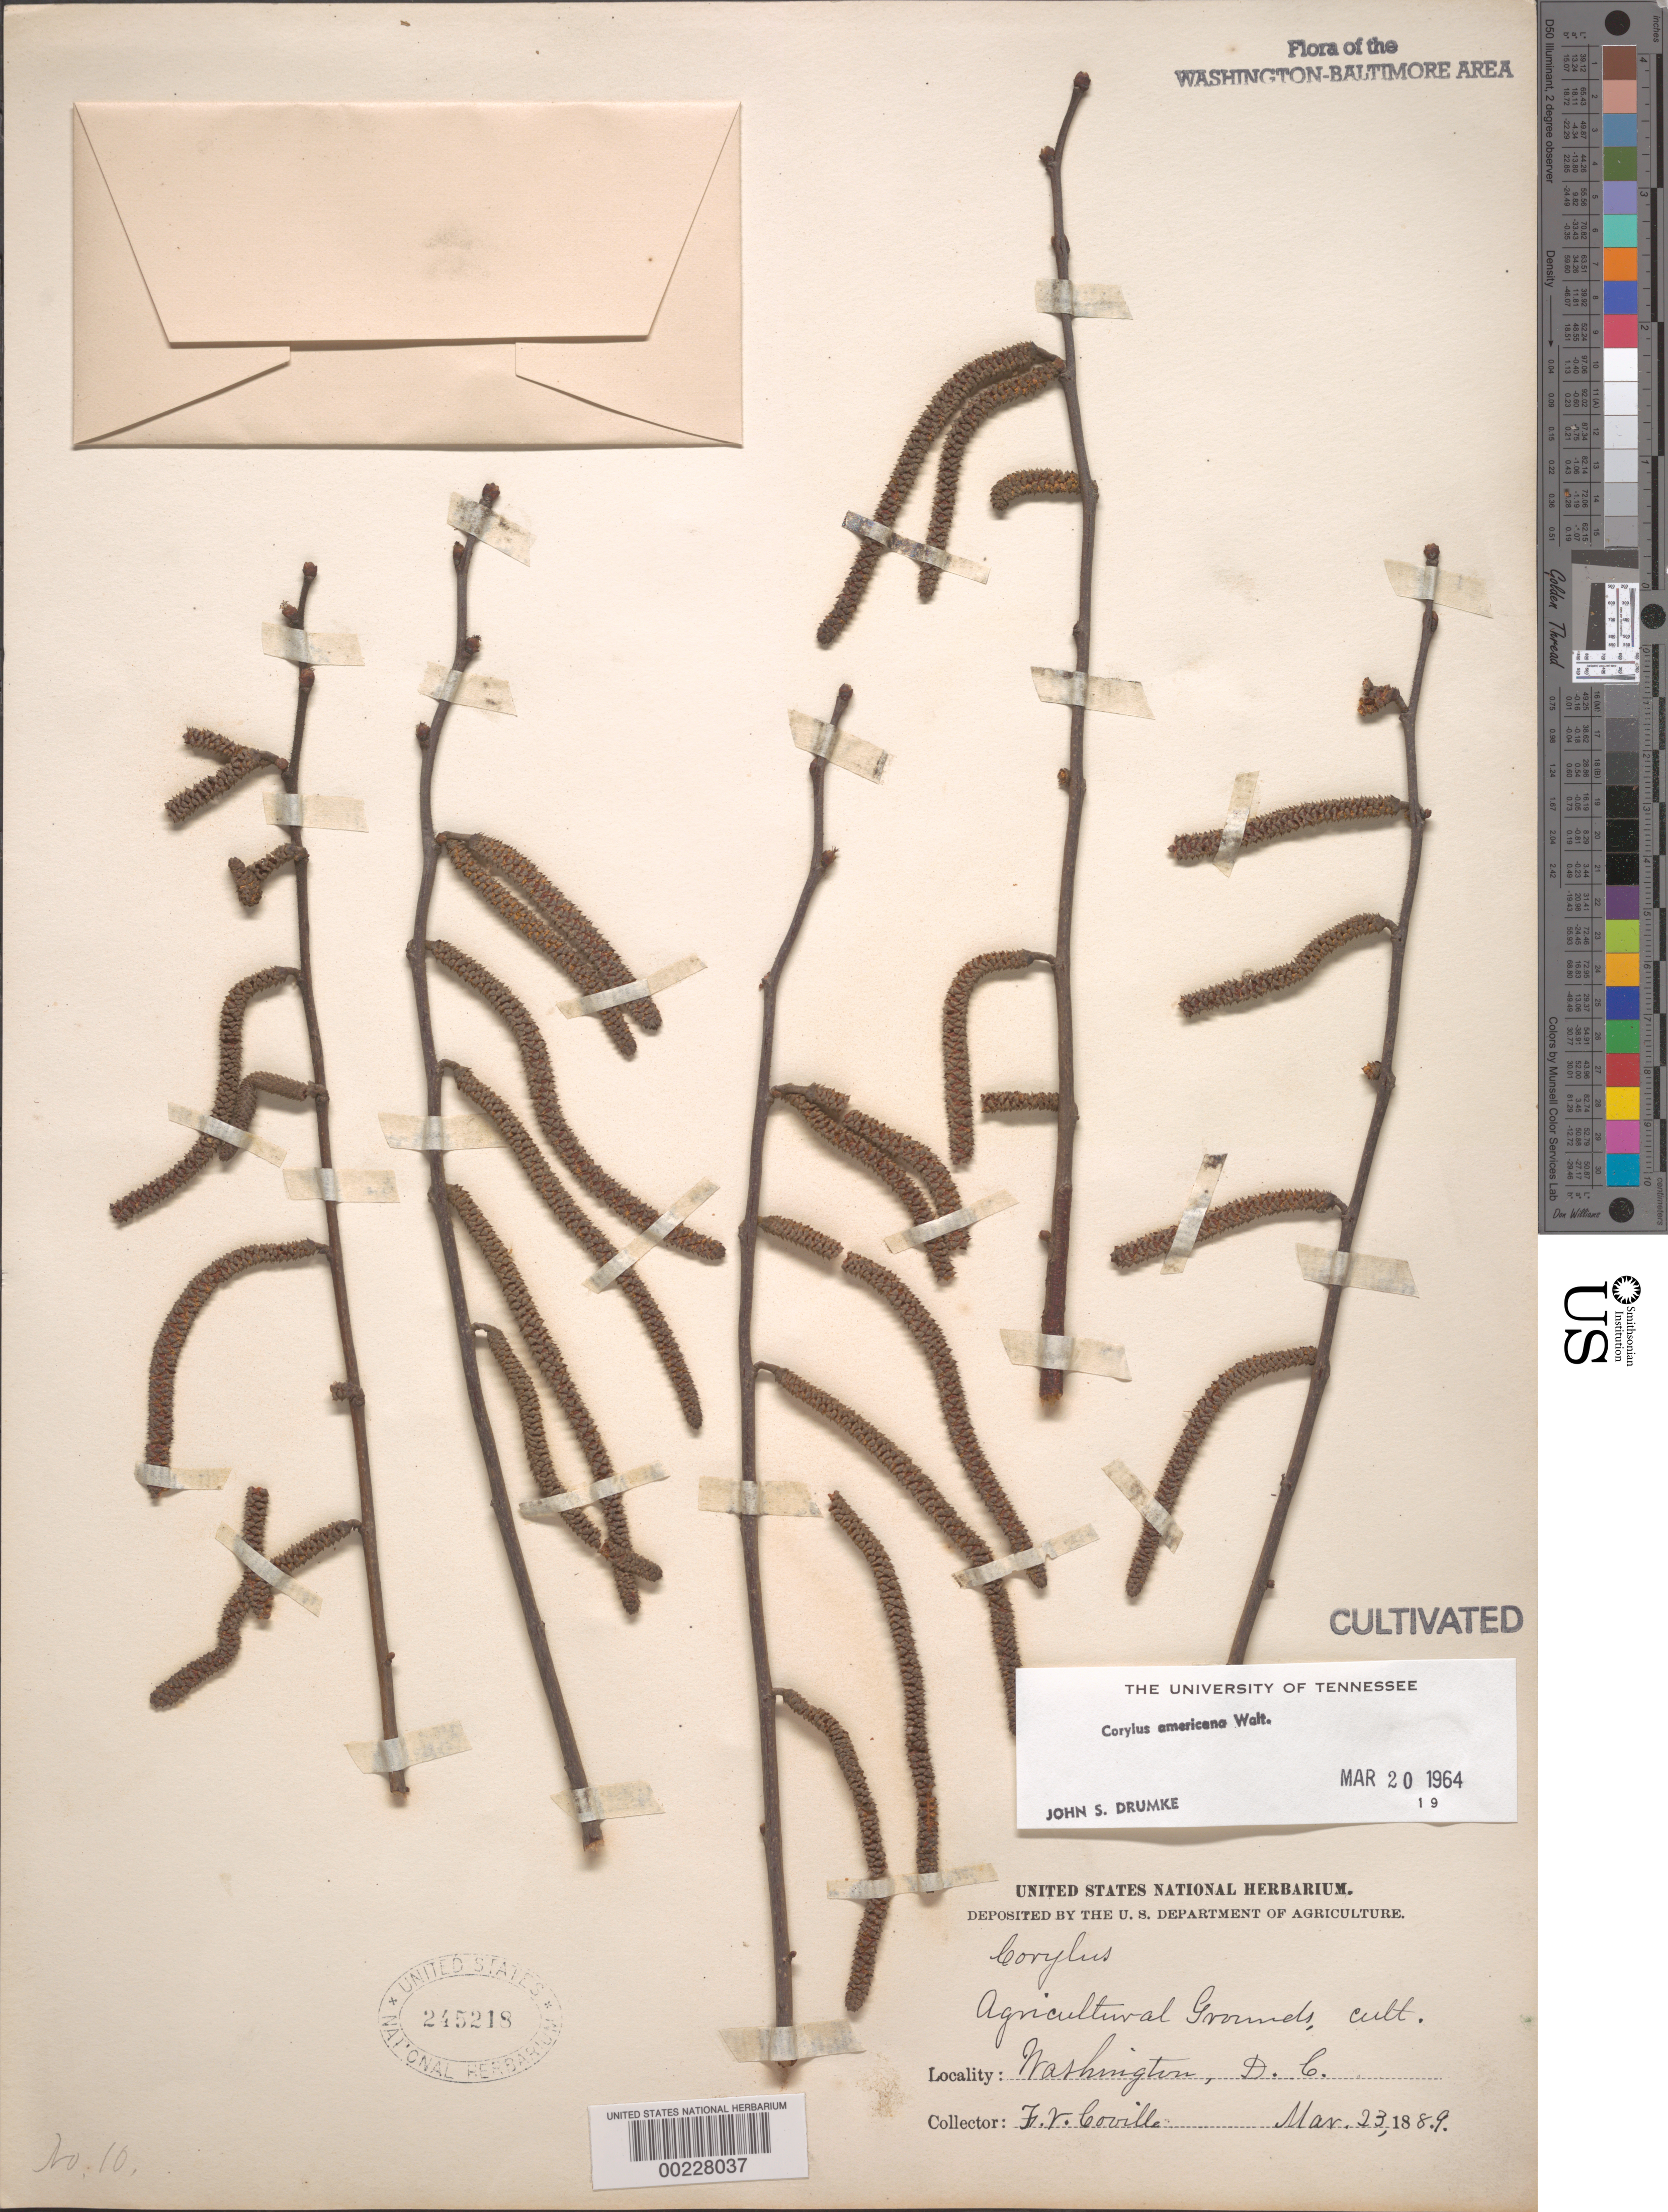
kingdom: Plantae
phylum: Tracheophyta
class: Magnoliopsida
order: Fagales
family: Betulaceae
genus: Corylus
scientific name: Corylus americana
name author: Walter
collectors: F. V. Coville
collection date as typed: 23 Mar 1889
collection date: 1889-03-23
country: United States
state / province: District of Columbia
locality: Agricultural grounds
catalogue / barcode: US 245218